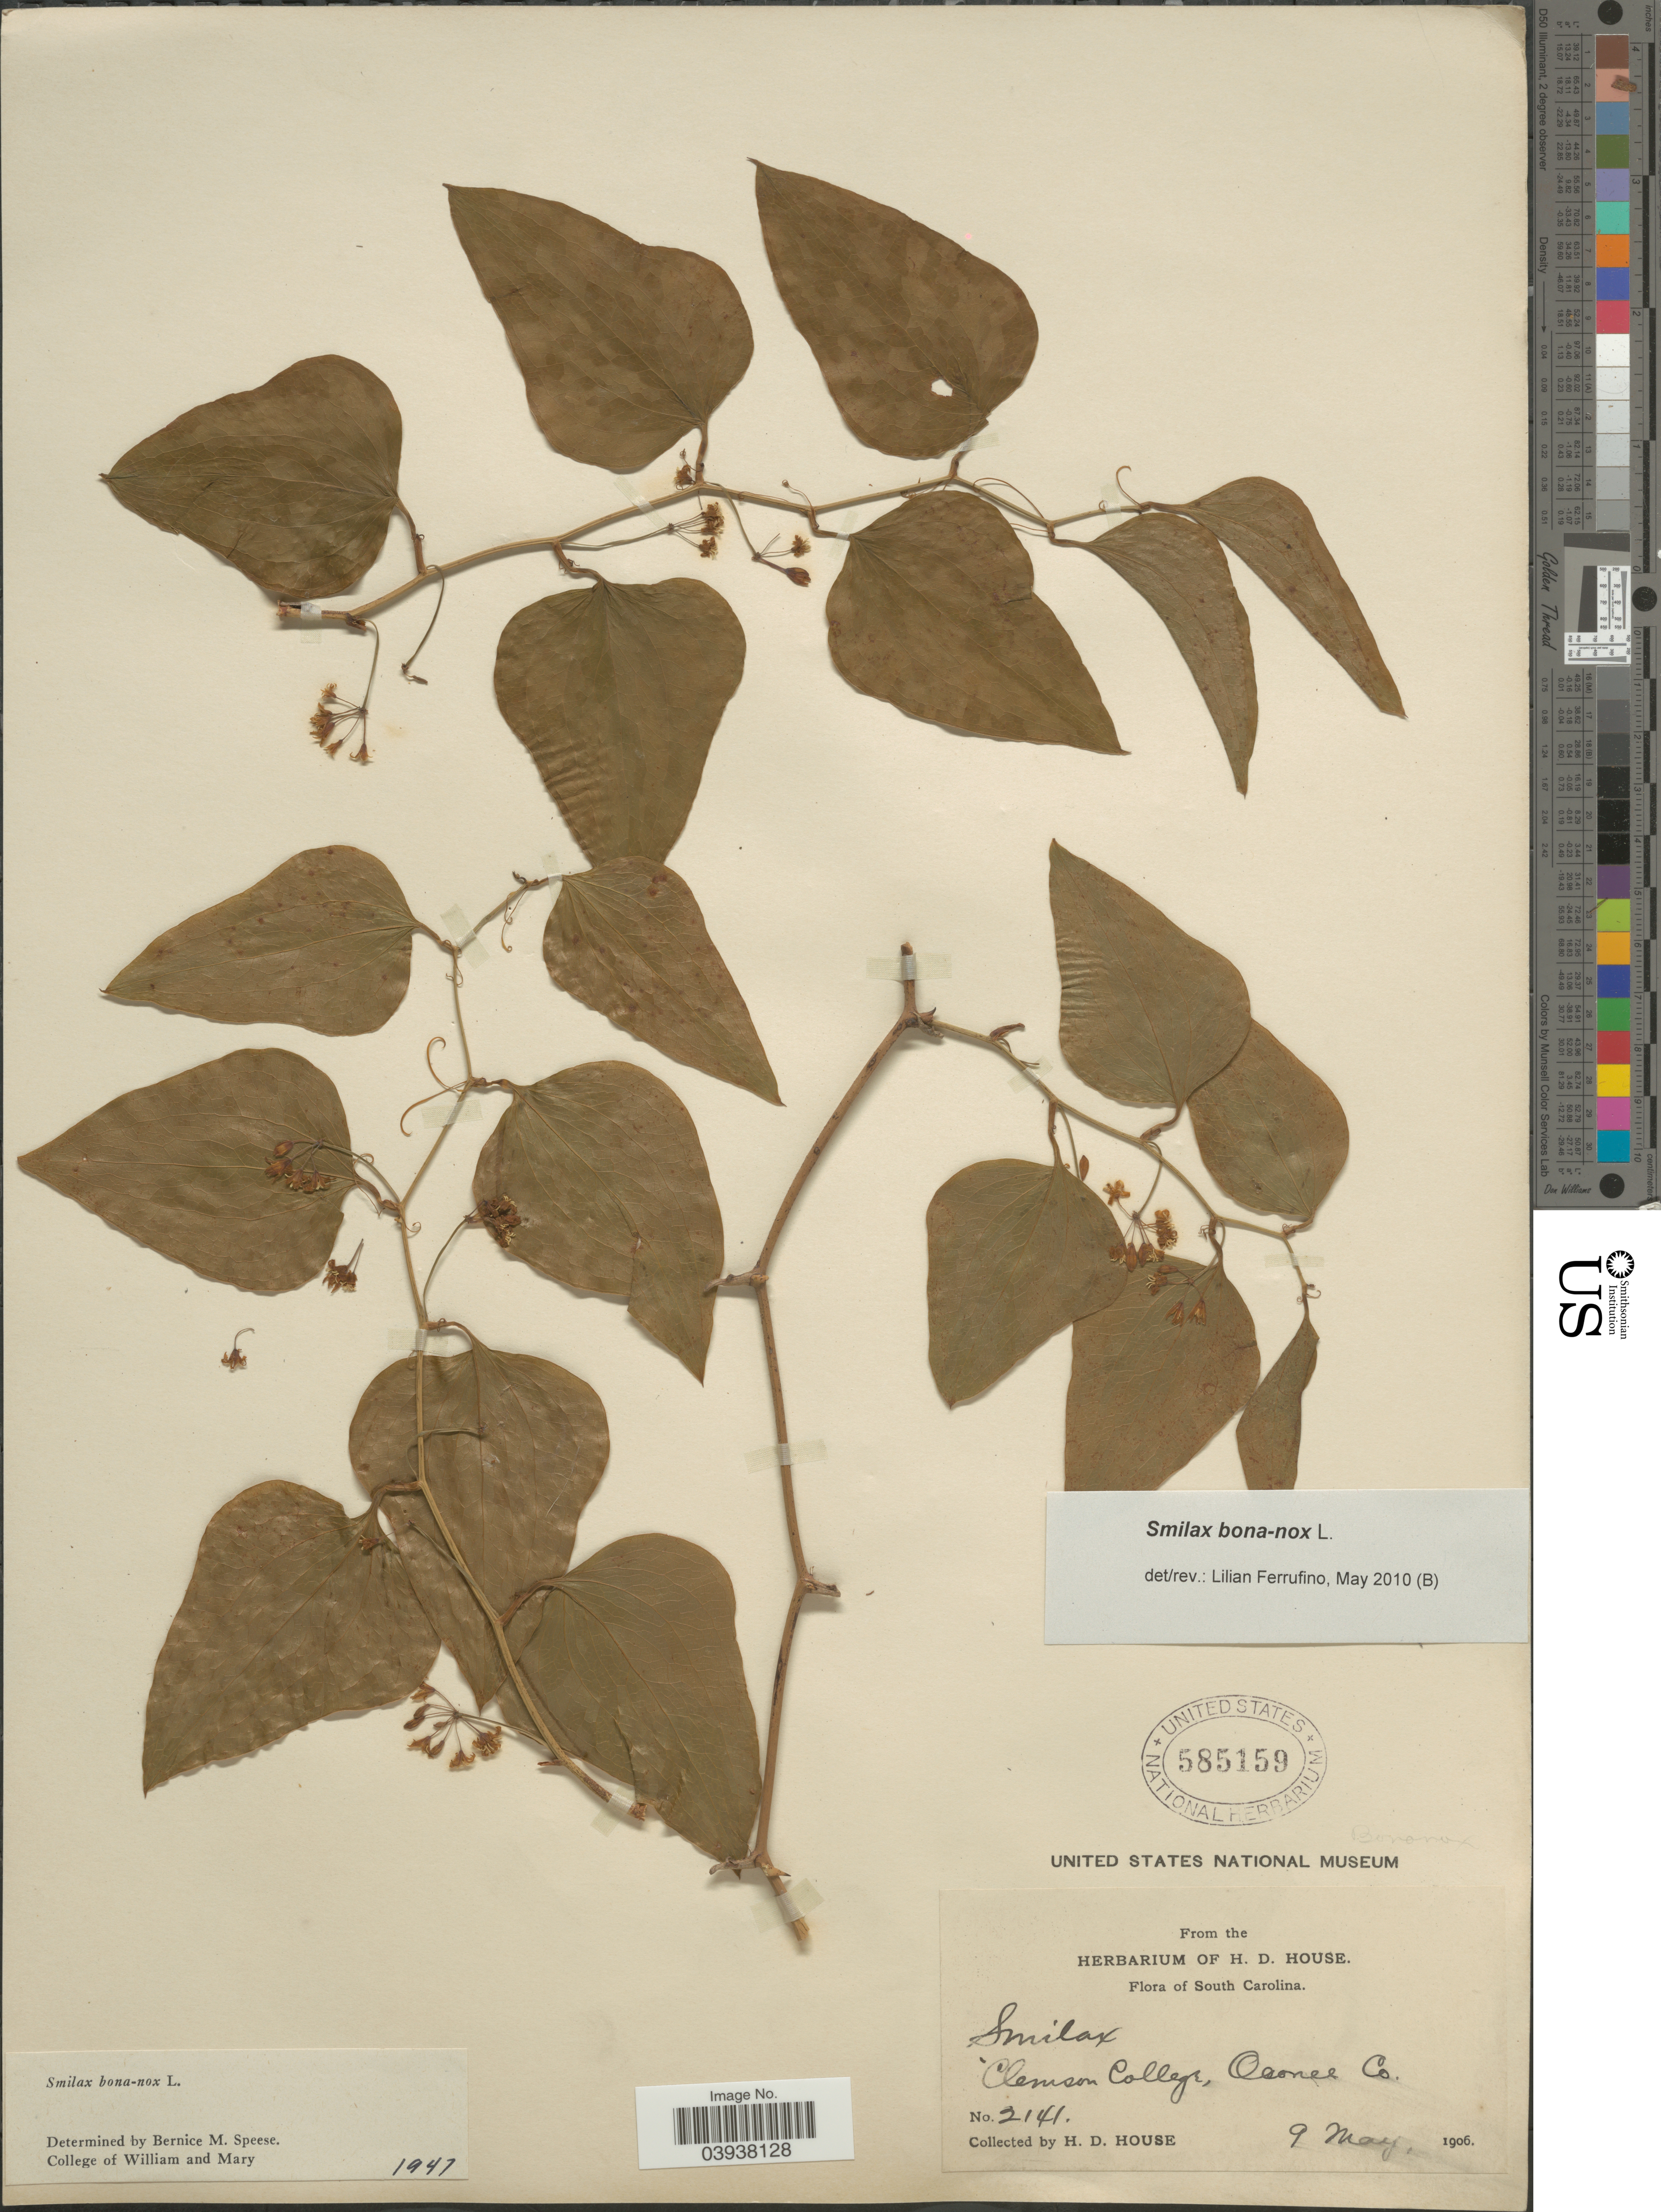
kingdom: Plantae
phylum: Tracheophyta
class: Liliopsida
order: Liliales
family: Smilacaceae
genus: Smilax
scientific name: Smilax bona-nox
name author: L.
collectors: H. D. House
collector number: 2141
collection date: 1906-05-09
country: United States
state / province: South Carolina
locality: Clemson College, Oconee Co.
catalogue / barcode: US 585159